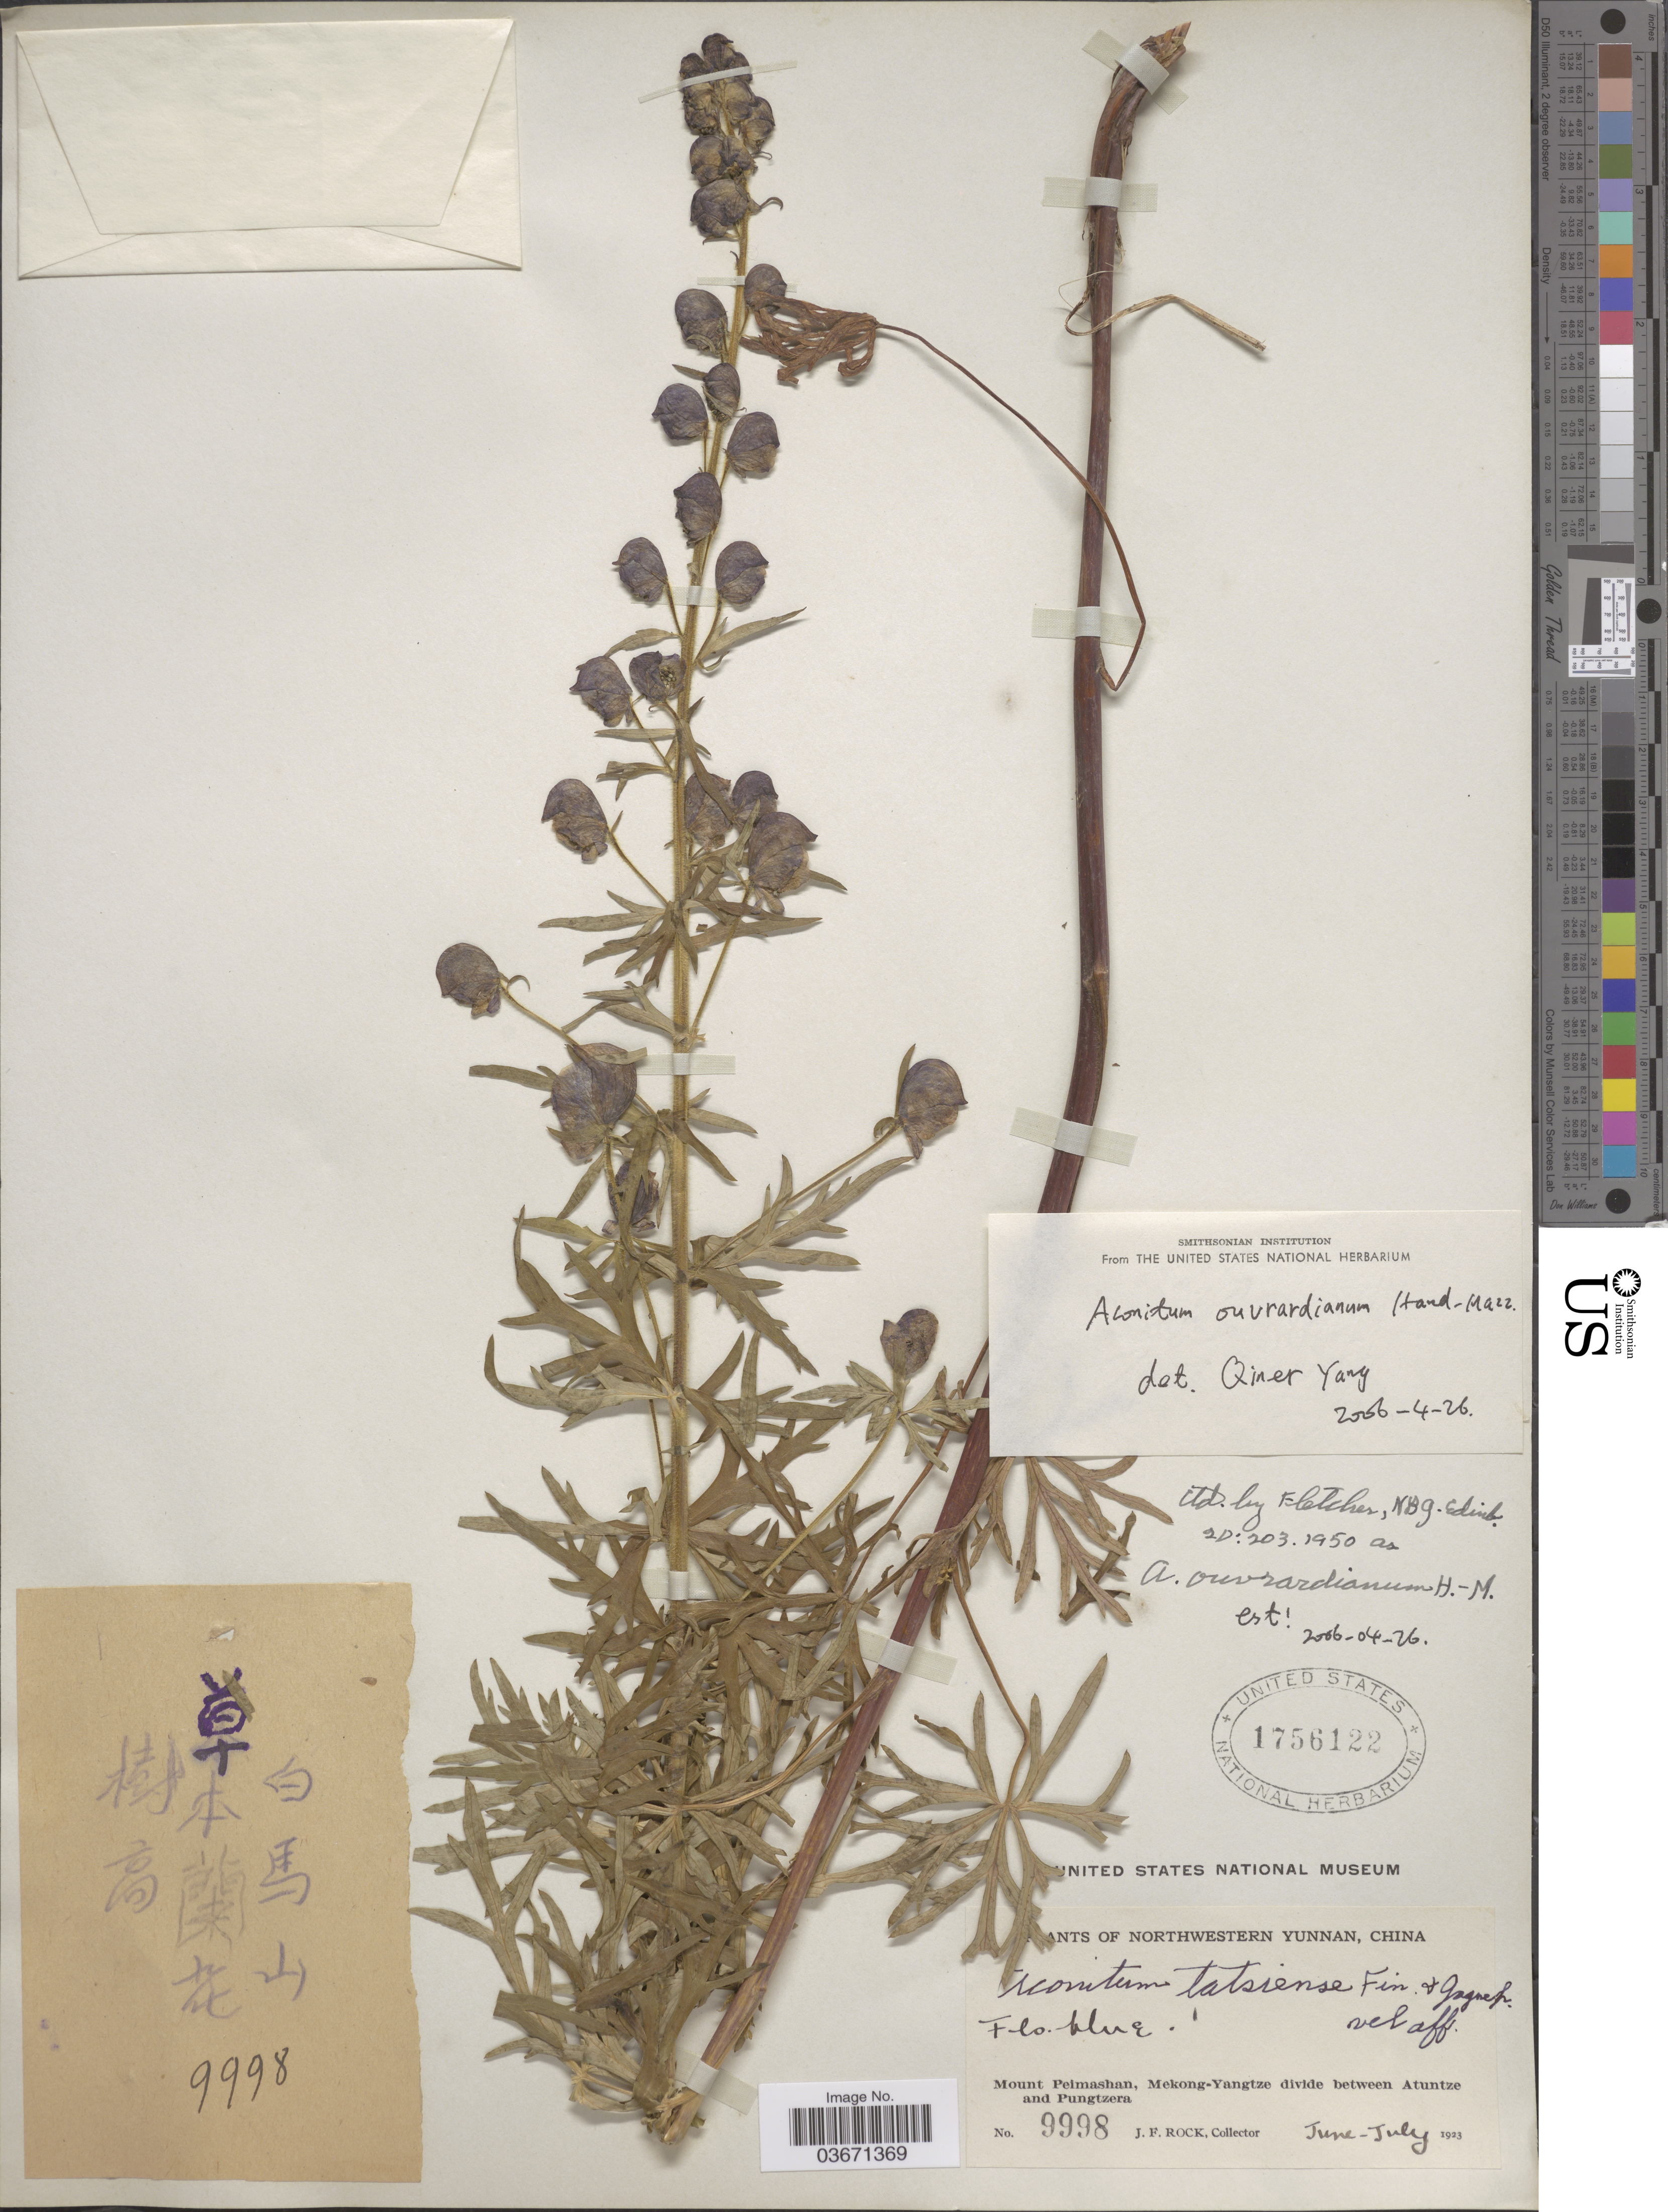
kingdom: Plantae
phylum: Tracheophyta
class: Magnoliopsida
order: Ranunculales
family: Ranunculaceae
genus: Aconitum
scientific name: Aconitum ouvrardianum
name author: Hand.-Mazz.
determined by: Yang, Q. E.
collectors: J. Rock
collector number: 9998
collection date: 1923-06/1923-07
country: China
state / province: Yunnan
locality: Northwestern Yunnan. Mount Peimashan, Mekong-Yangtze divide between Atuntze and Pungtzera.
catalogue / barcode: US 1756122